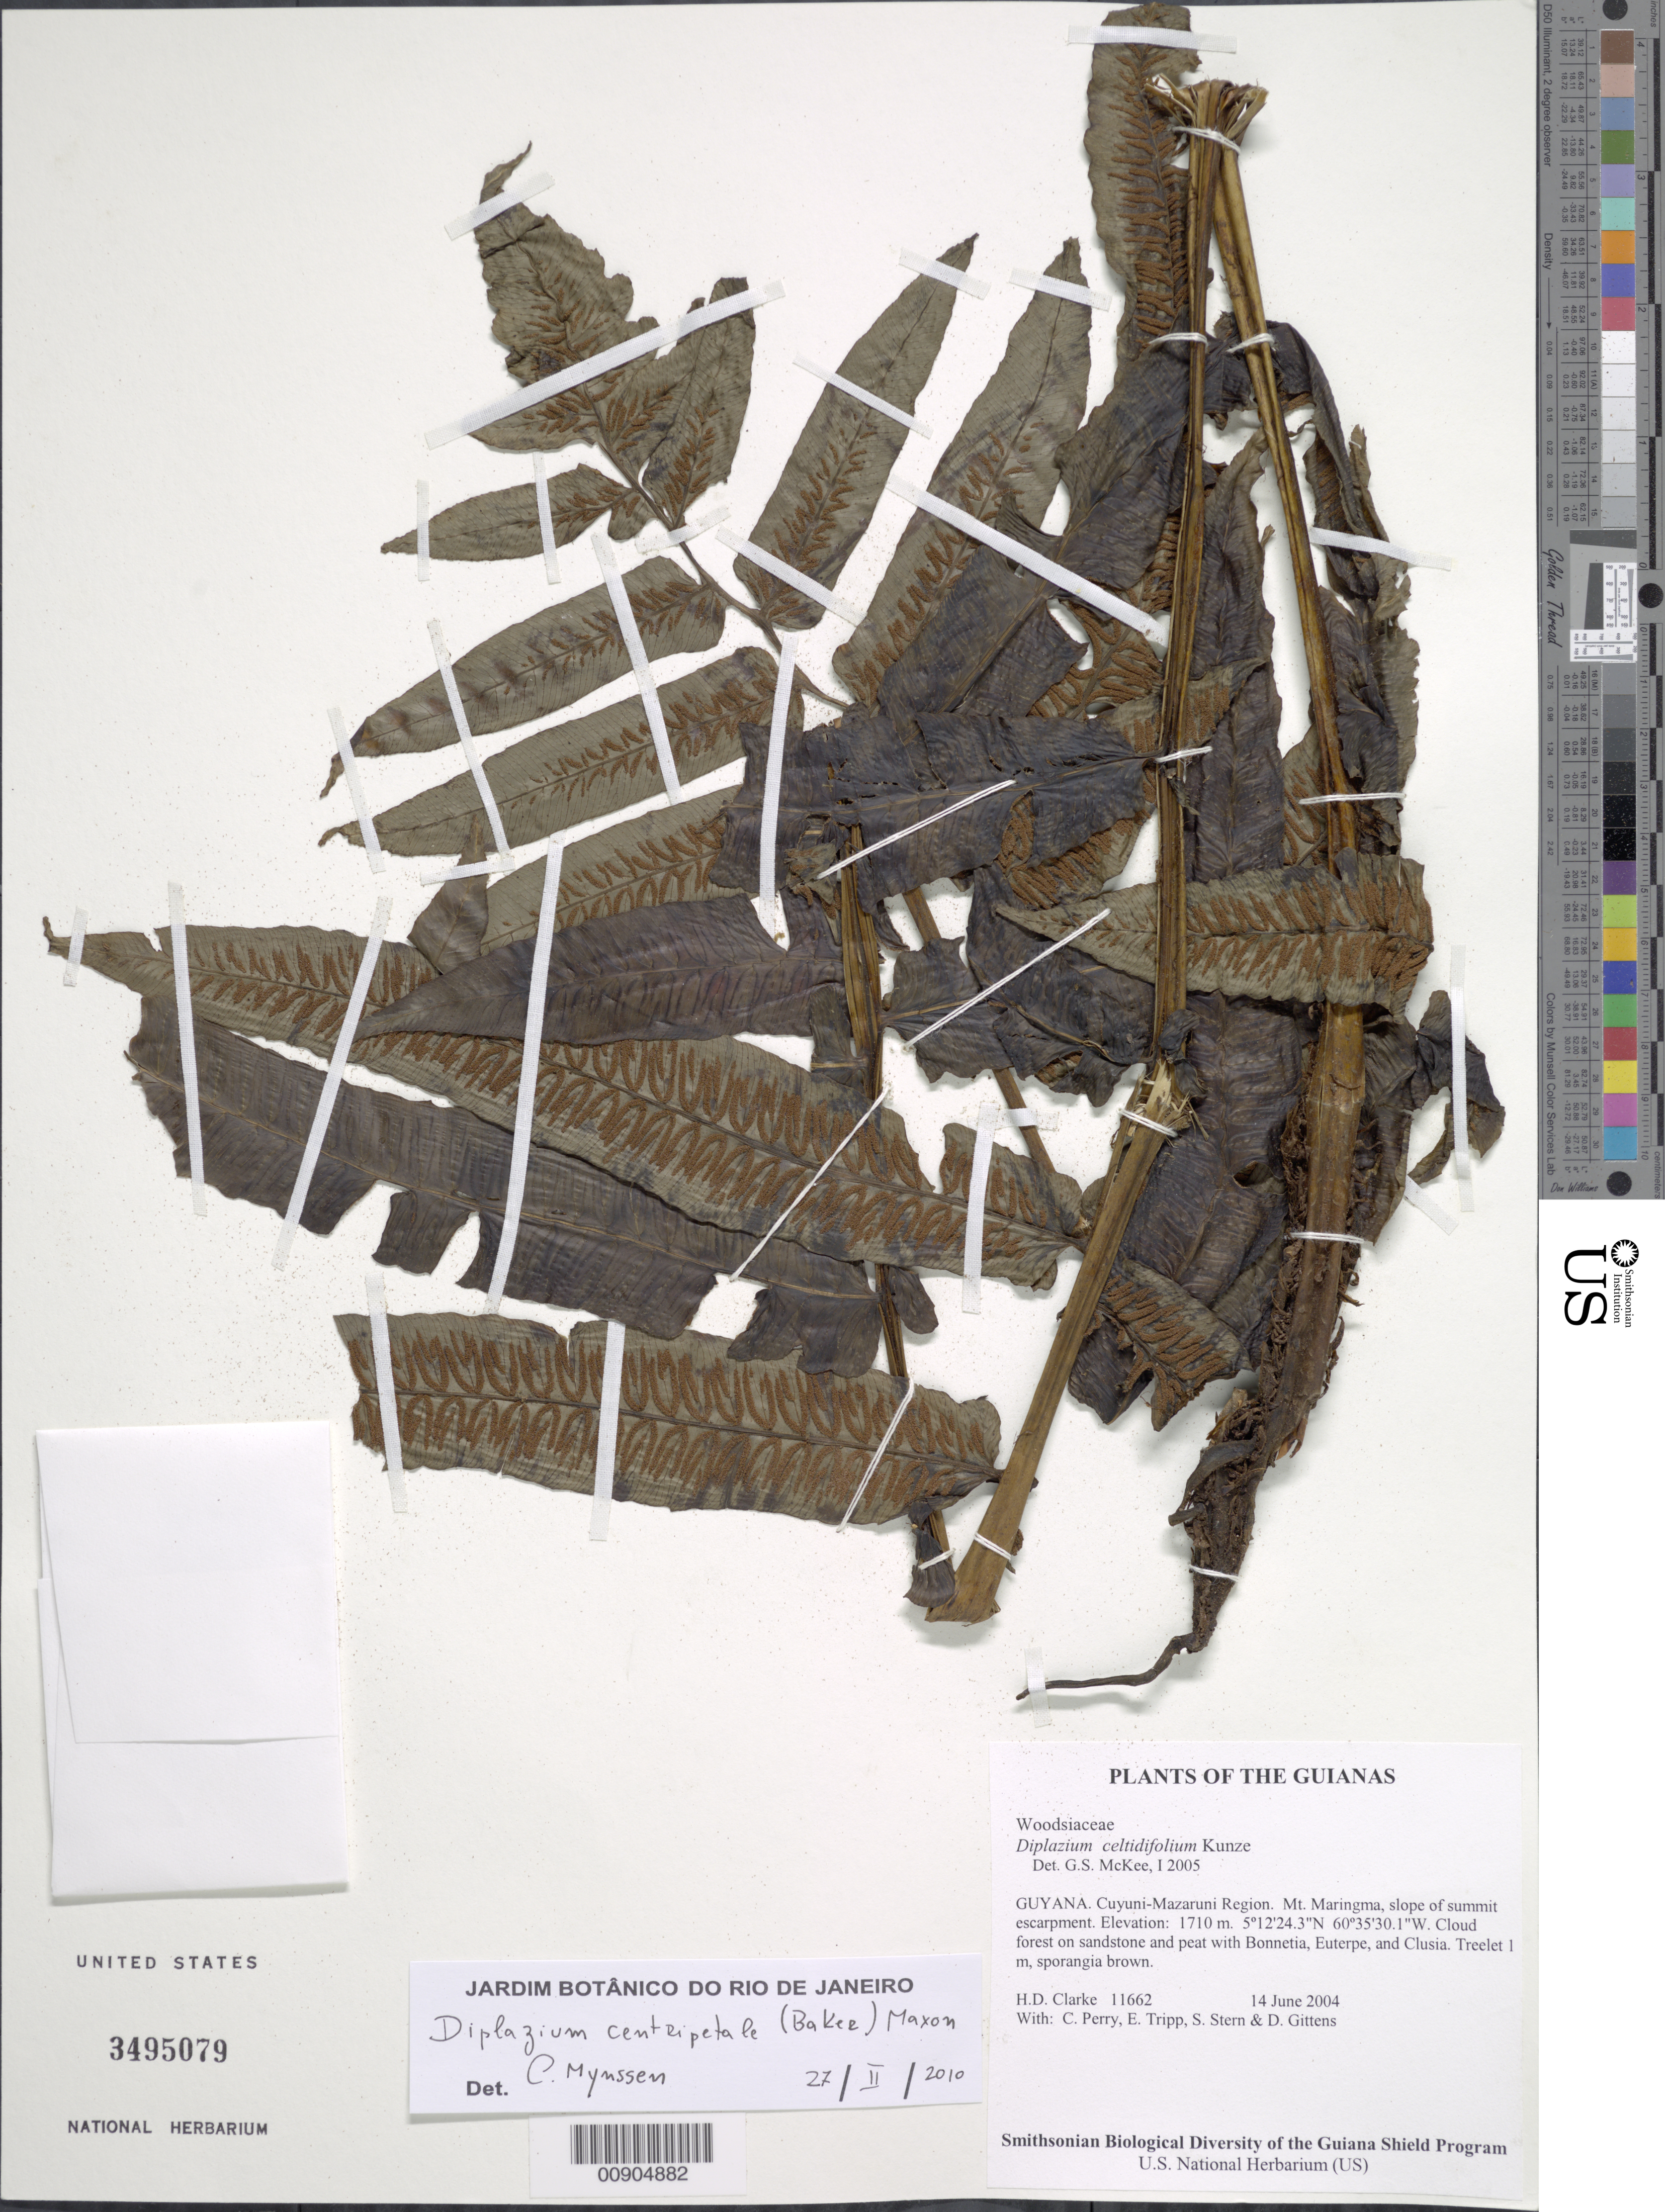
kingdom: Plantae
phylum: Tracheophyta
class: Polypodiopsida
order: Polypodiales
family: Athyriaceae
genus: Diplazium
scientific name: Diplazium centripetale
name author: (Baker) Maxon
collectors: H. D. Clarke, C. Perry, E. Tripp, S. R. Stern & D. Gittens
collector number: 11662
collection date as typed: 14 June 2004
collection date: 2004-06-14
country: Guyana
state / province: Cuyuni-Mazaruni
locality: Mt. Maringma, slope of summit escarpment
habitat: Cloud forest on sandstone and peat with Bonnetia, Euterpe, and Clusia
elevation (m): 1710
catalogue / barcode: US 3495079